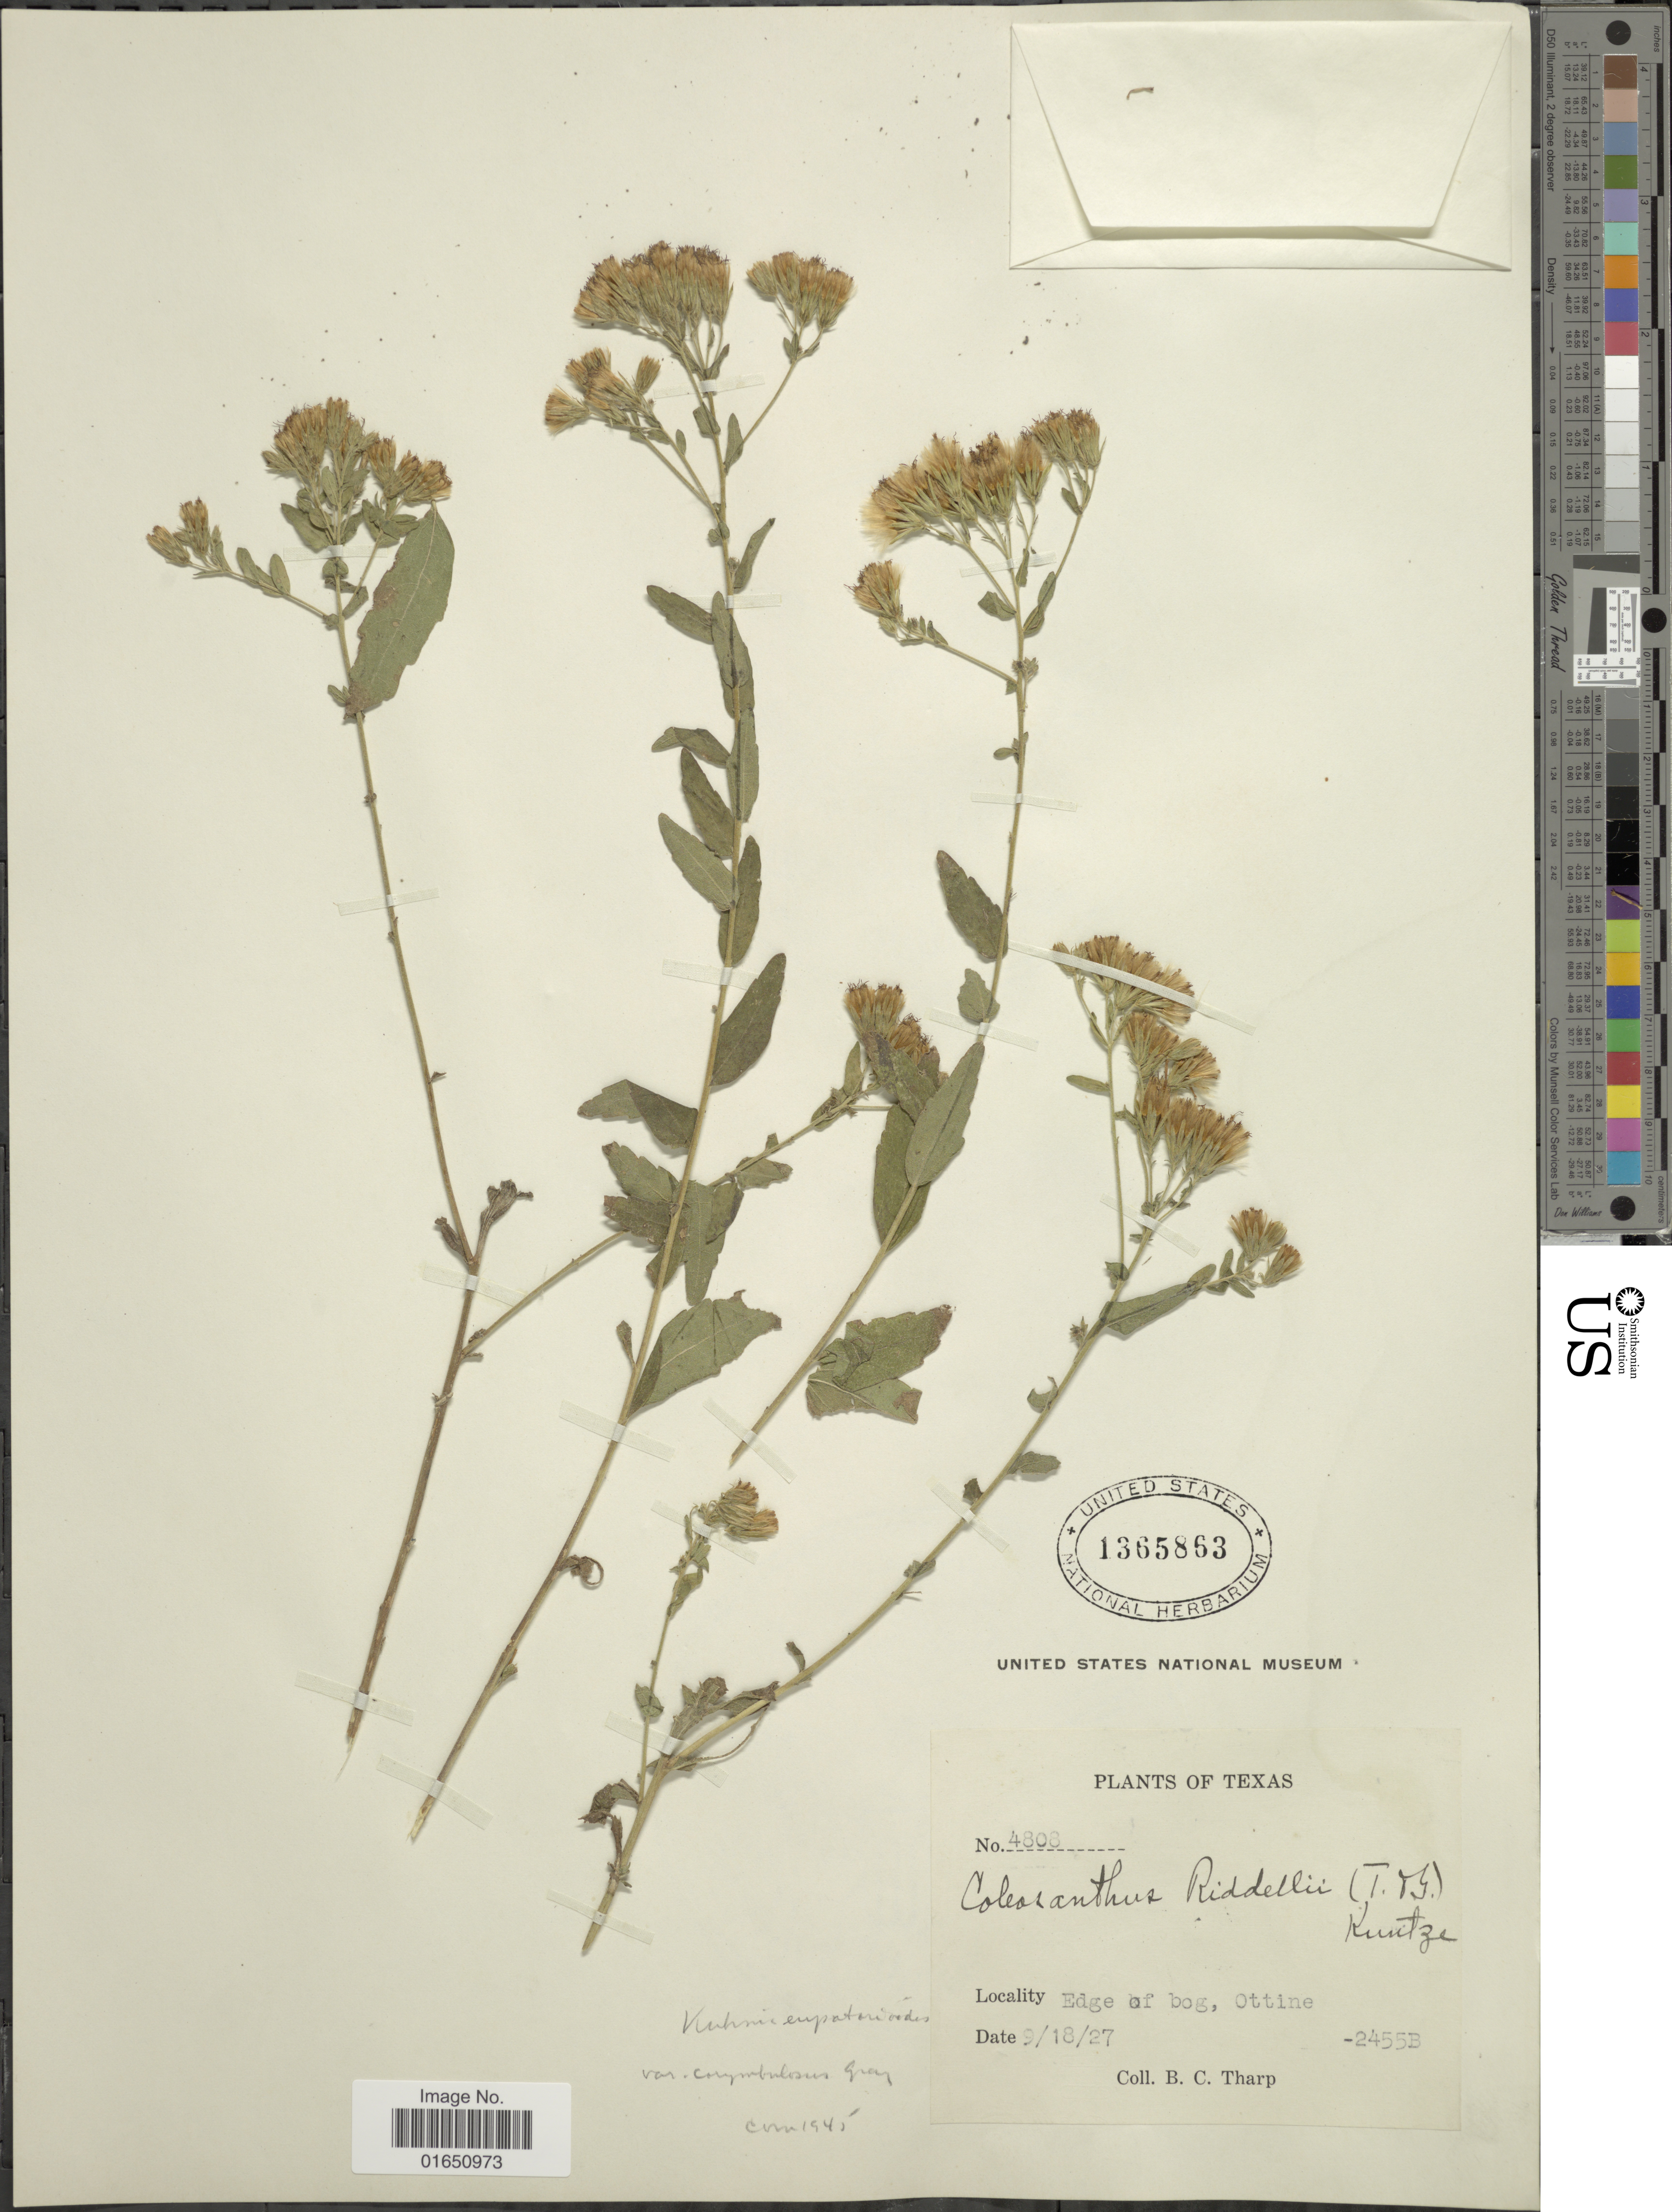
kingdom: Plantae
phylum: Tracheophyta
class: Magnoliopsida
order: Asterales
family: Asteraceae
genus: Brickellia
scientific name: Brickellia eupatorioides var. corymbulosa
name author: (Torr. & A. Gray) Shinners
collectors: B. C. Tharp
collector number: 4808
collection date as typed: Transcribed d/m/y: 18/9/27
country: United States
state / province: Texas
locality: Edge of bogm Ottine, -2455B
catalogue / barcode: US 1365863